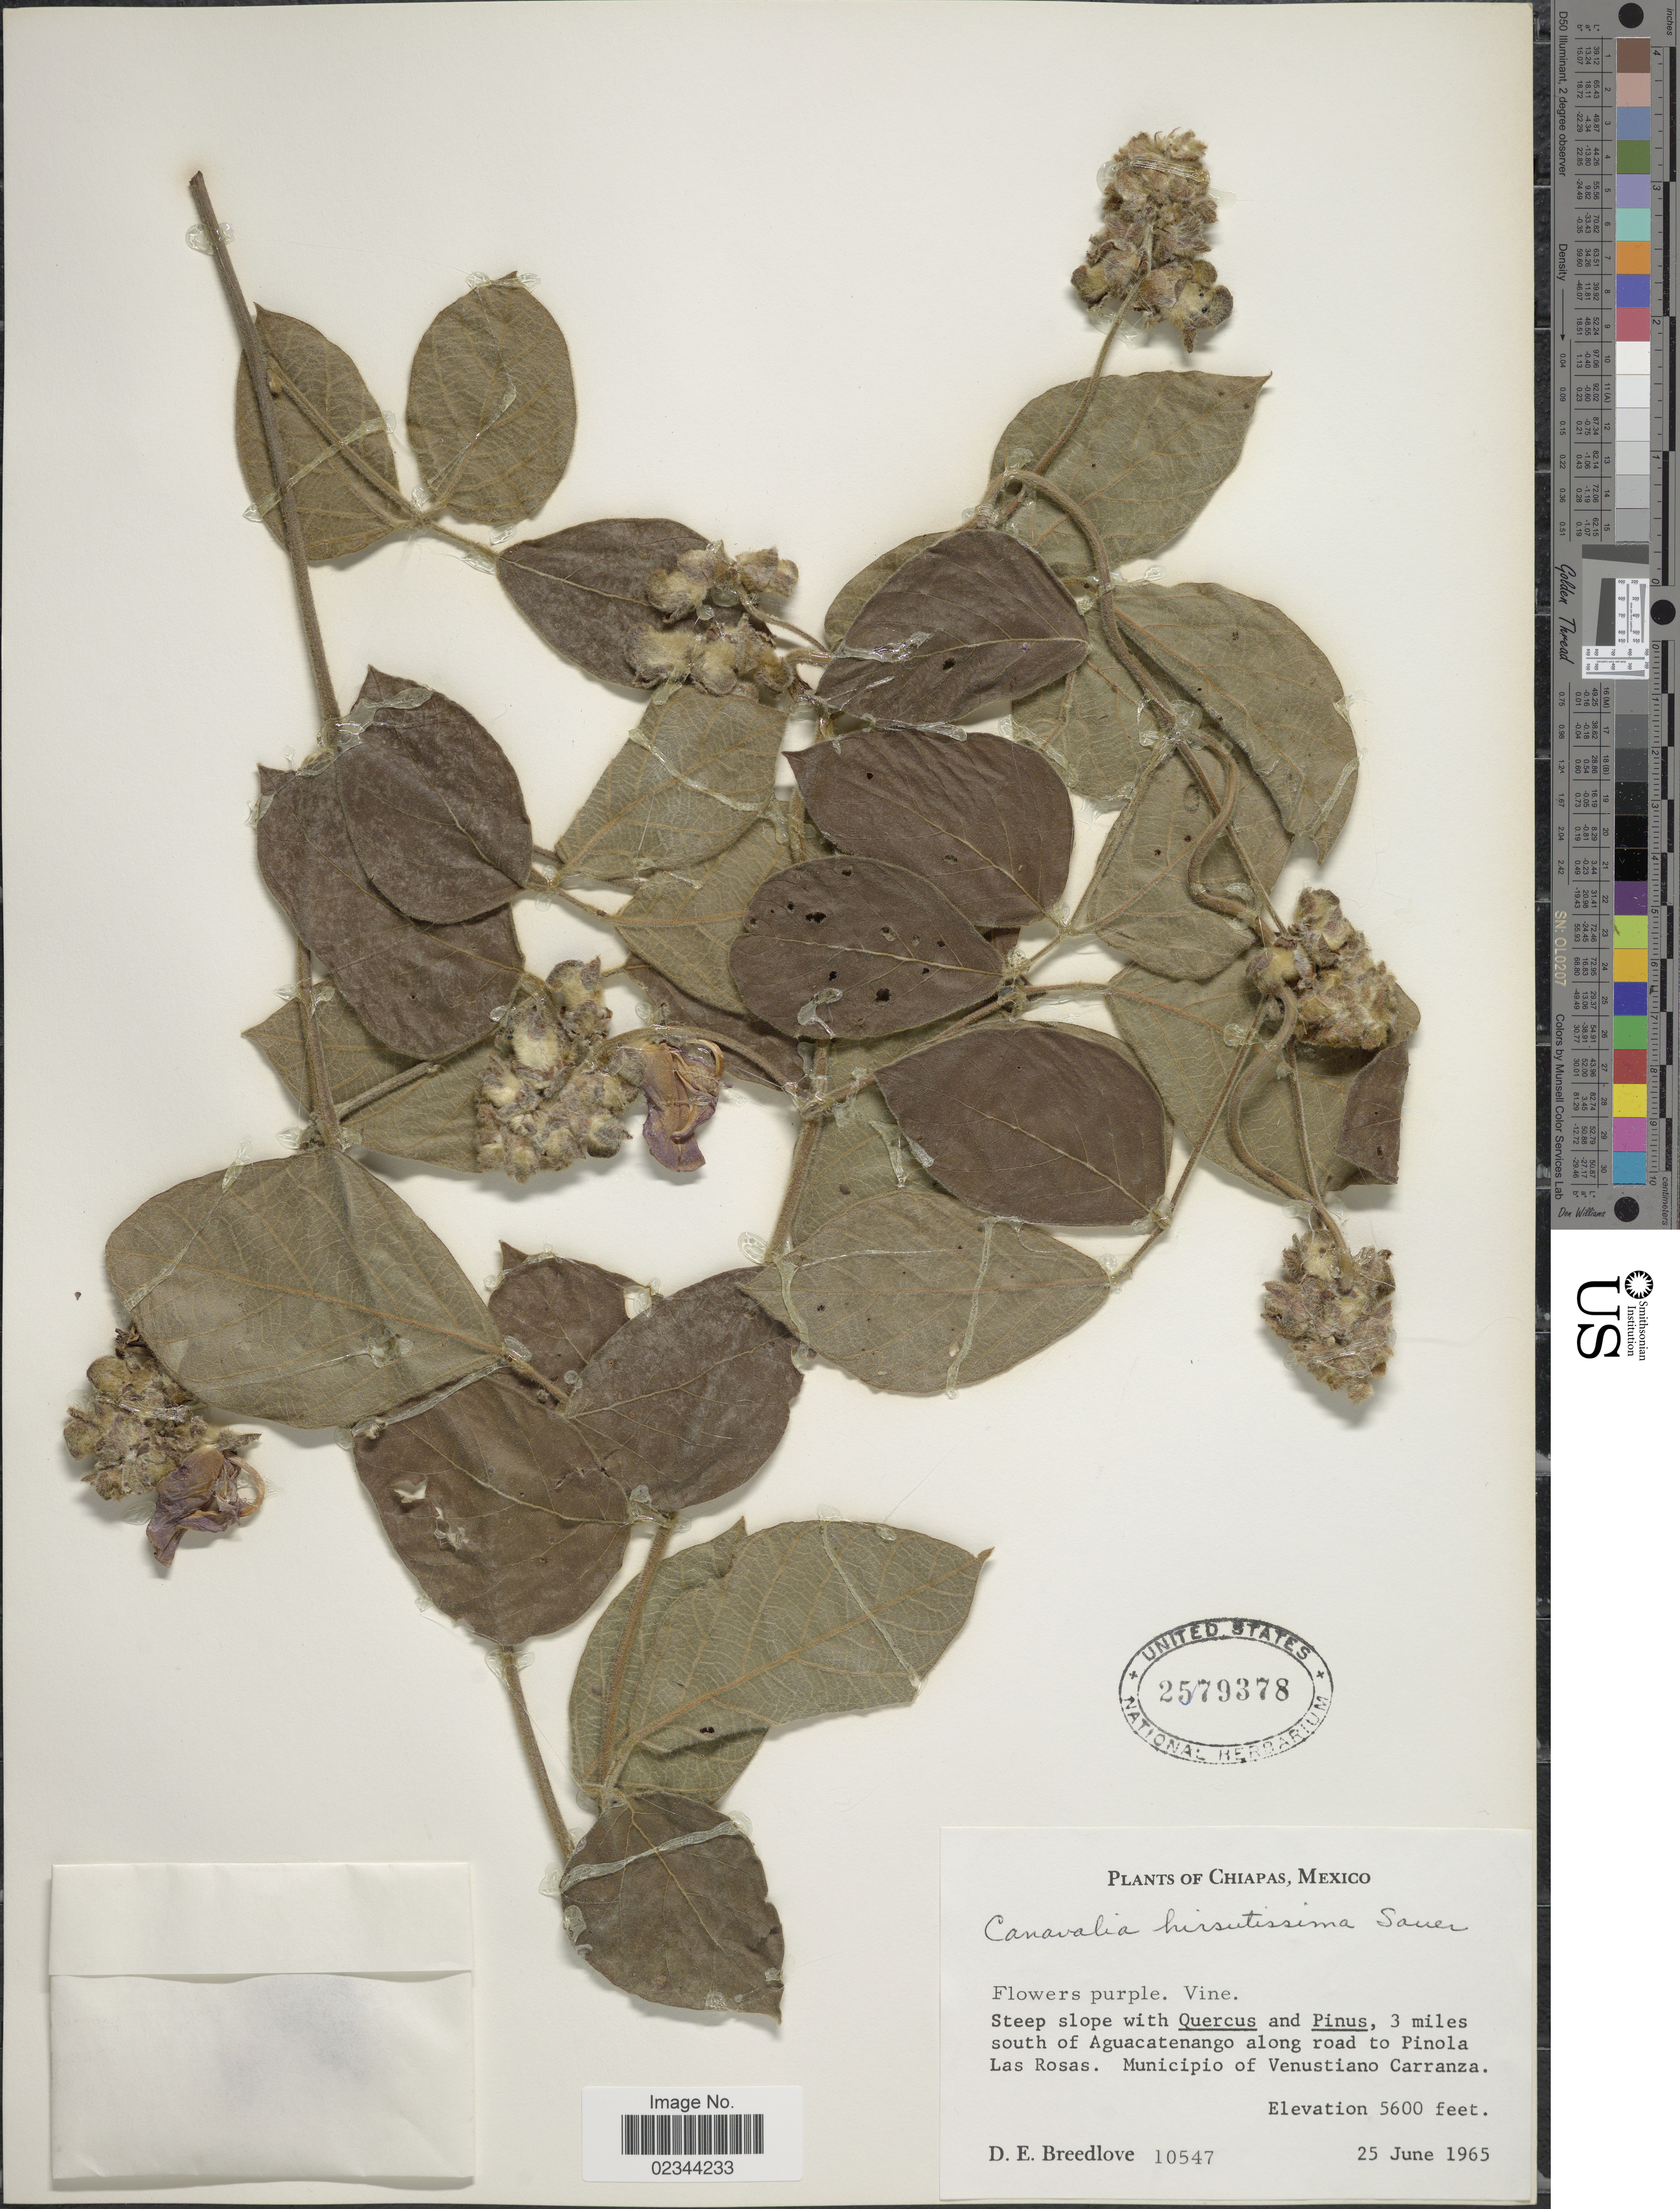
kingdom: Plantae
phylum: Tracheophyta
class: Magnoliopsida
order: Fabales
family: Fabaceae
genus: Canavalia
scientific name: Canavalia hirsutissima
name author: Sauer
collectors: D. E. Breedlove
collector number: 10547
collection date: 1965-06-25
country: Mexico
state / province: Chiapas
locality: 3 miles south of Aguacatenango along road to Pinola Las Rosas. Municipio of Venustiano Carranza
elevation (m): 1707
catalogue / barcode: US 2579378